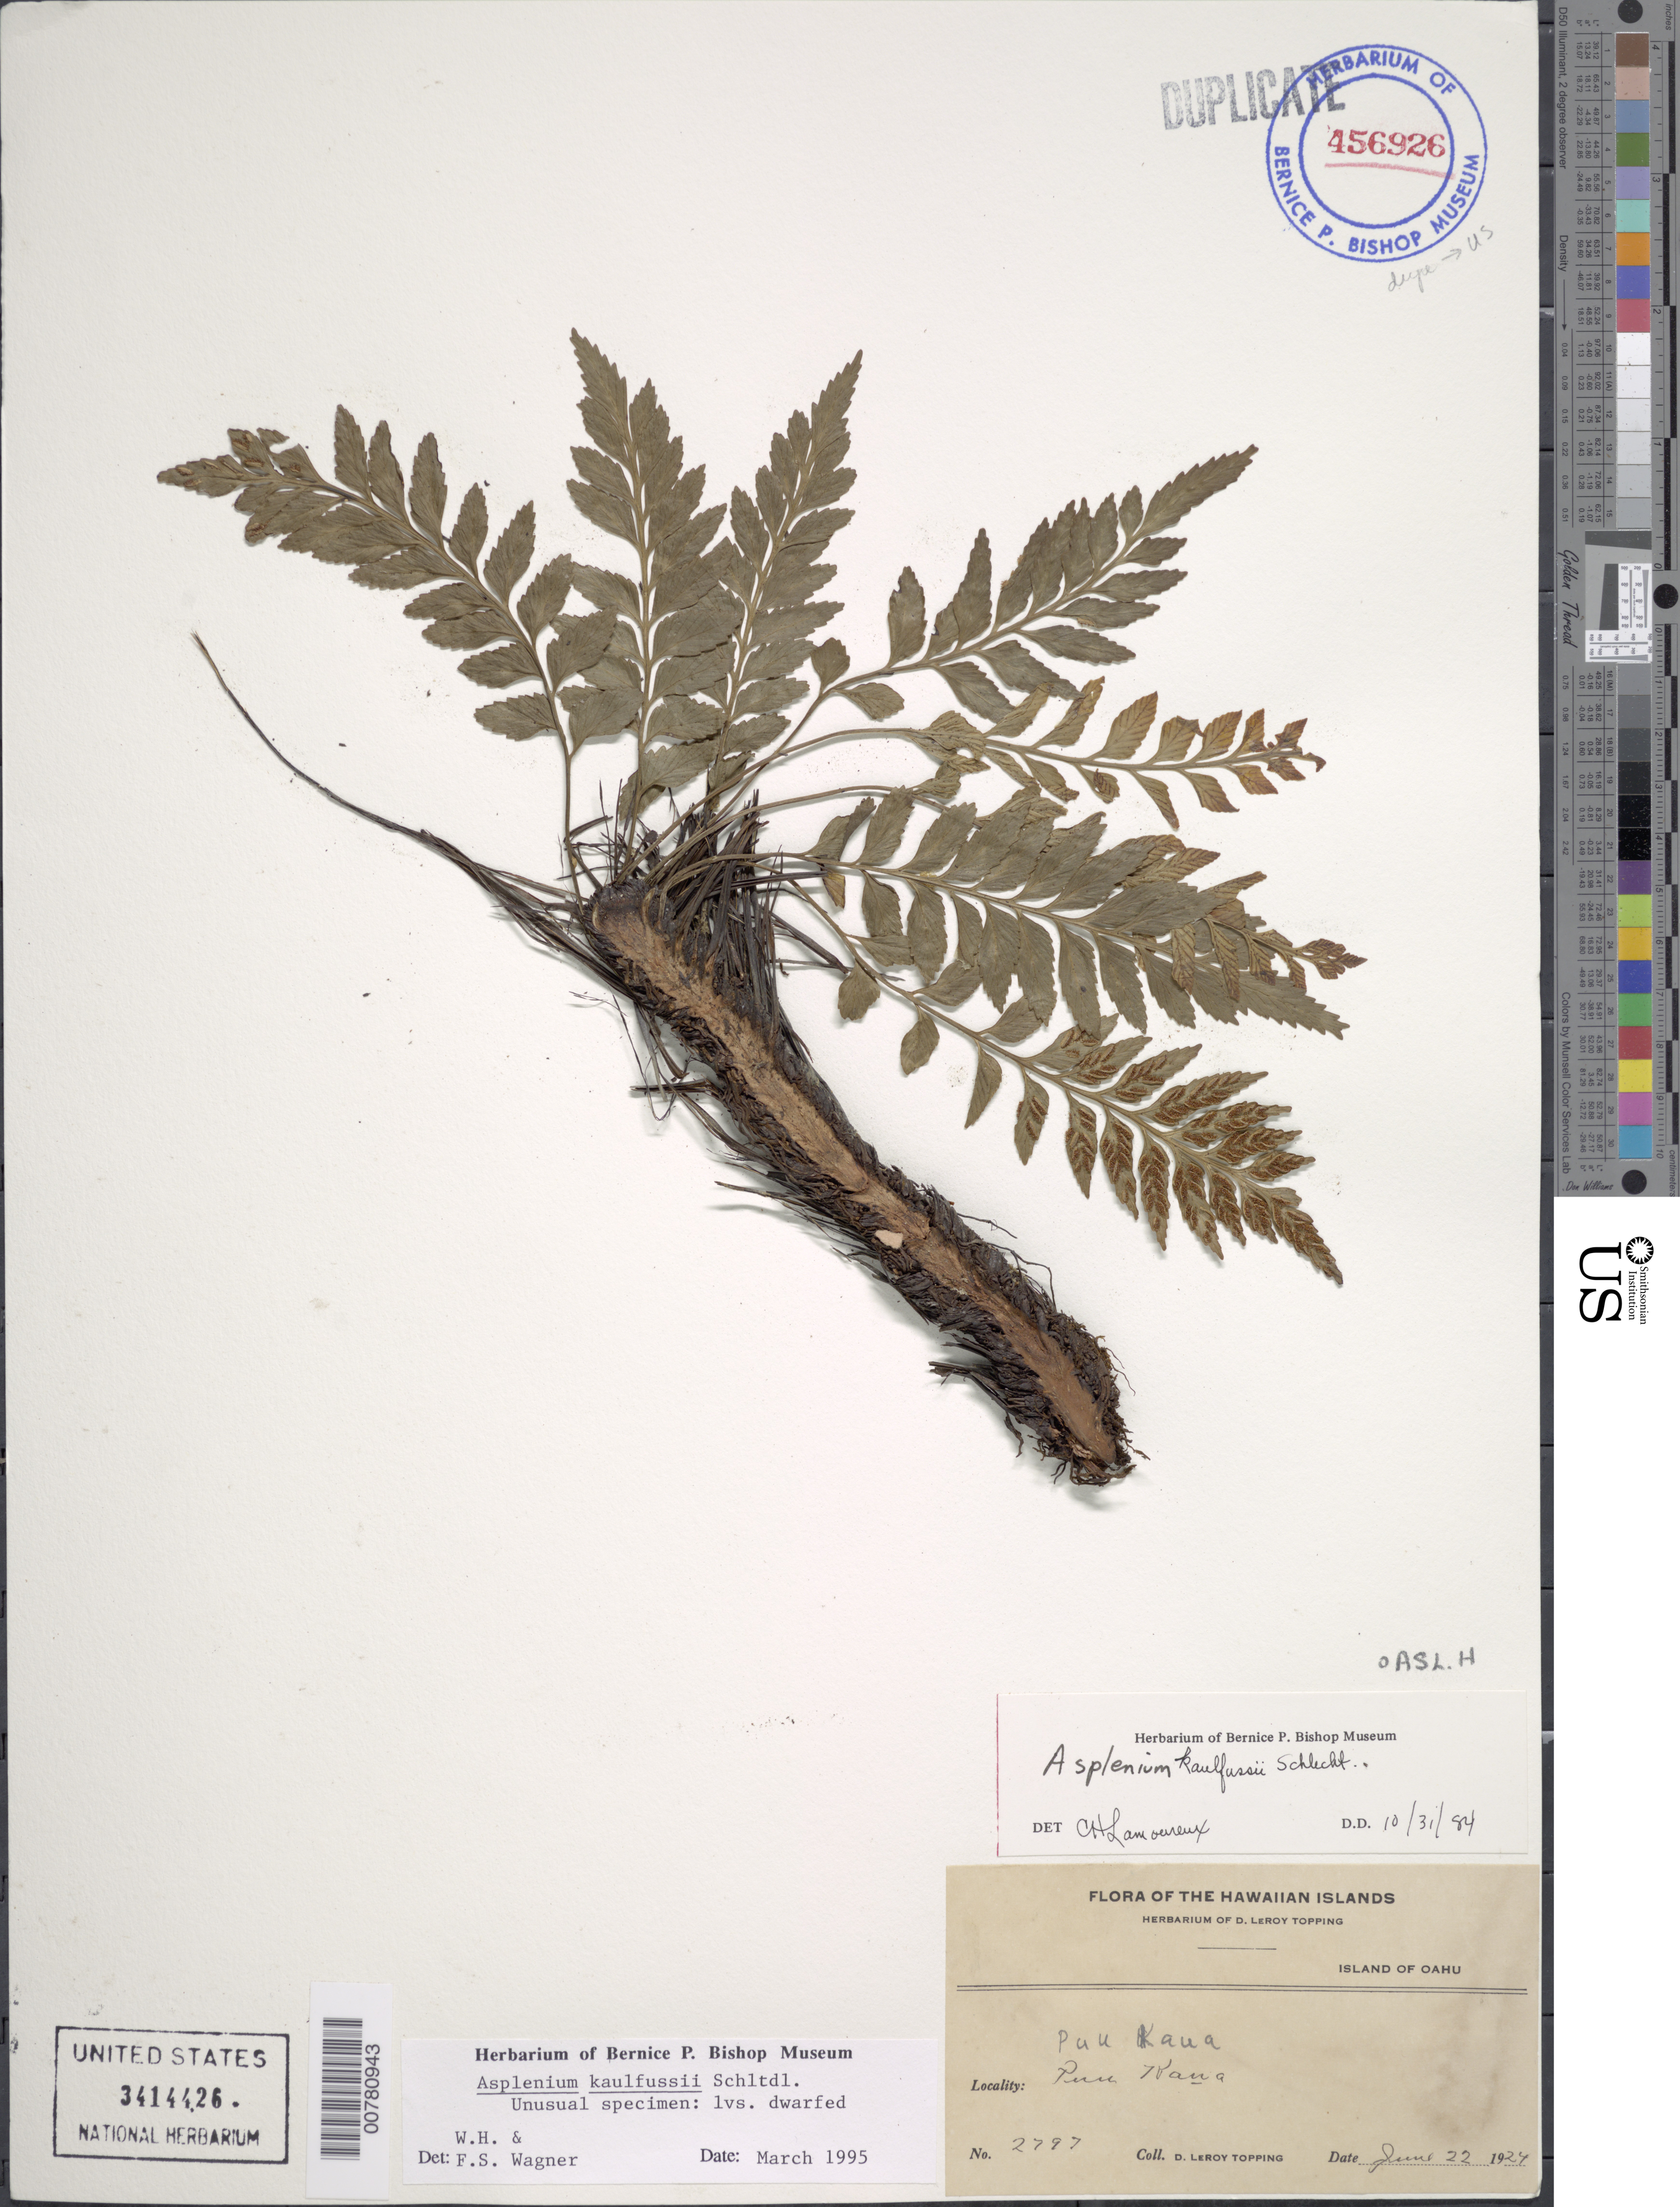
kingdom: Plantae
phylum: Tracheophyta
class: Polypodiopsida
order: Polypodiales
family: Aspleniaceae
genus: Asplenium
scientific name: Asplenium kaulfussii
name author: Schltdl.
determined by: Palmer, D. D.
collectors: D. L. Topping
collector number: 2797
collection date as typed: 22 Jun 1924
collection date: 1924-06-22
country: United States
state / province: Hawaii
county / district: Honolulu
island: Oahu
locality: Puu Kaua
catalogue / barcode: US 3414426